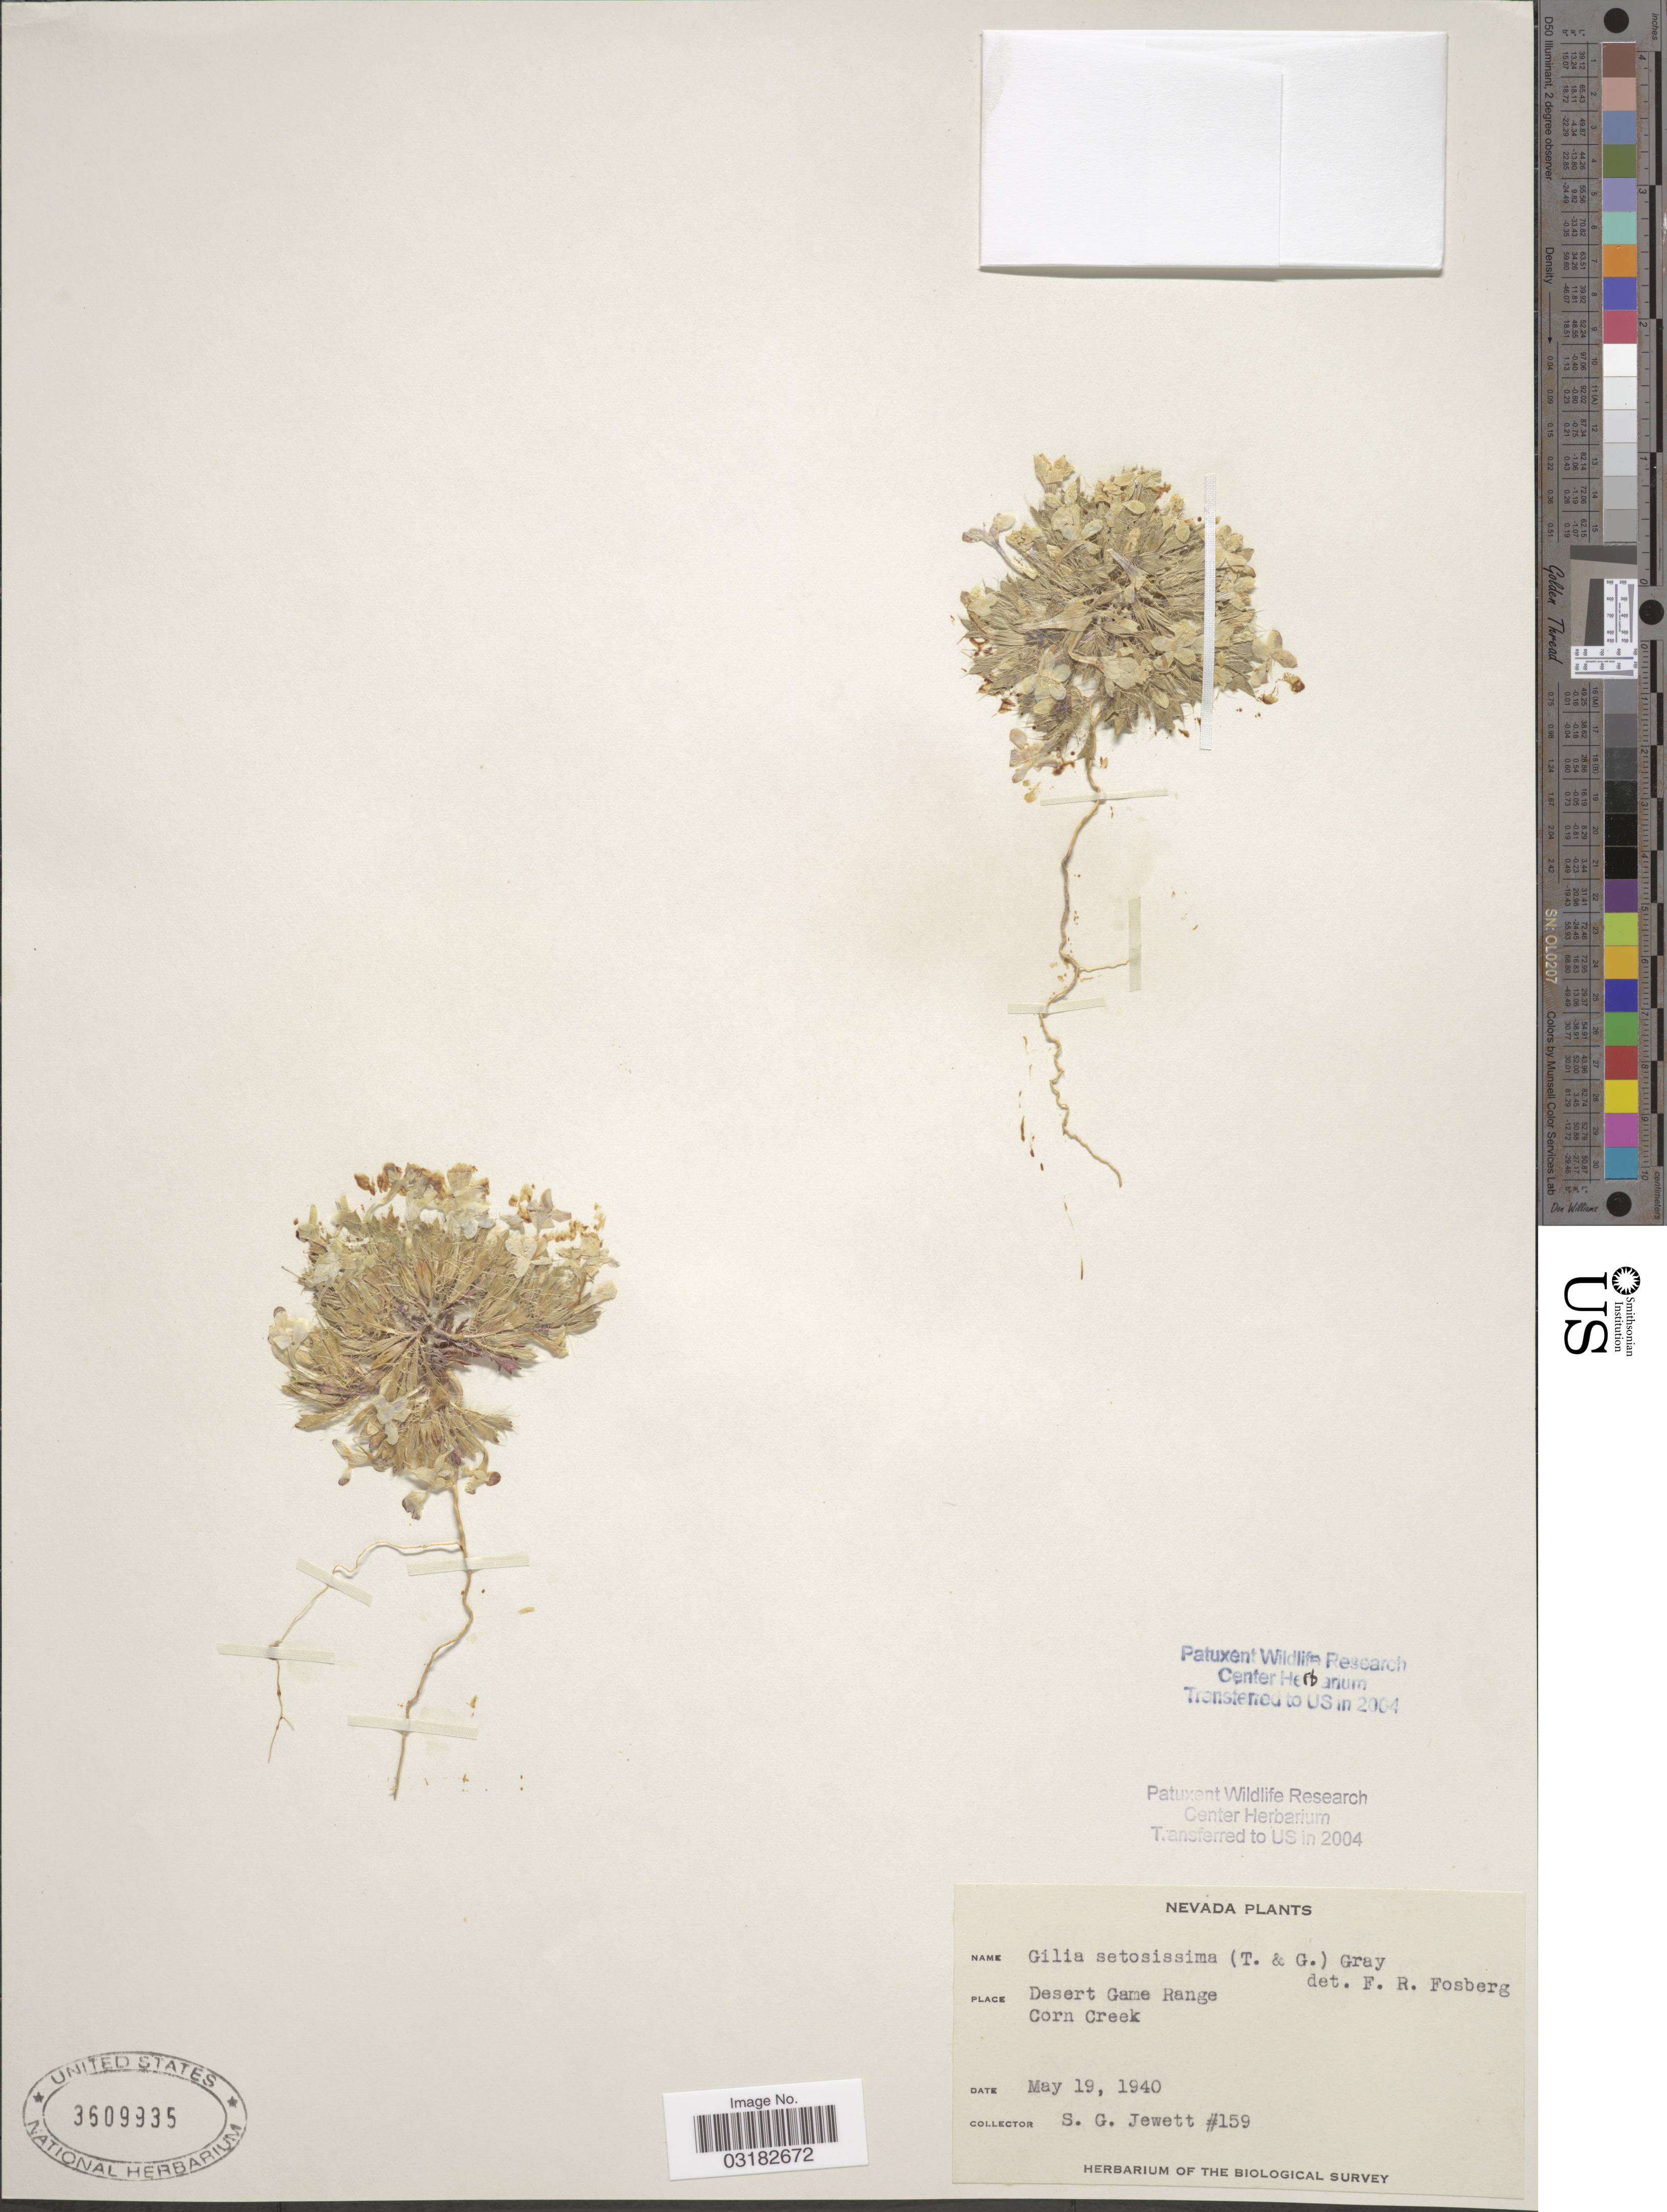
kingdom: Plantae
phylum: Tracheophyta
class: Magnoliopsida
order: Ericales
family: Polemoniaceae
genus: Langloisia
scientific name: Langloisia setosissima subsp. setosissima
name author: (Torr. & A. Gray) Greene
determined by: Strong, Mark T., (BOT), Smithsonian Institution - National Museum of Natural History (UNITED STATES)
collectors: S. Jewett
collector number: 159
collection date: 1940-05-19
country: United States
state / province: Nevada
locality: Desert Game Range. Corn Creek.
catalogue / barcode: US 3609935